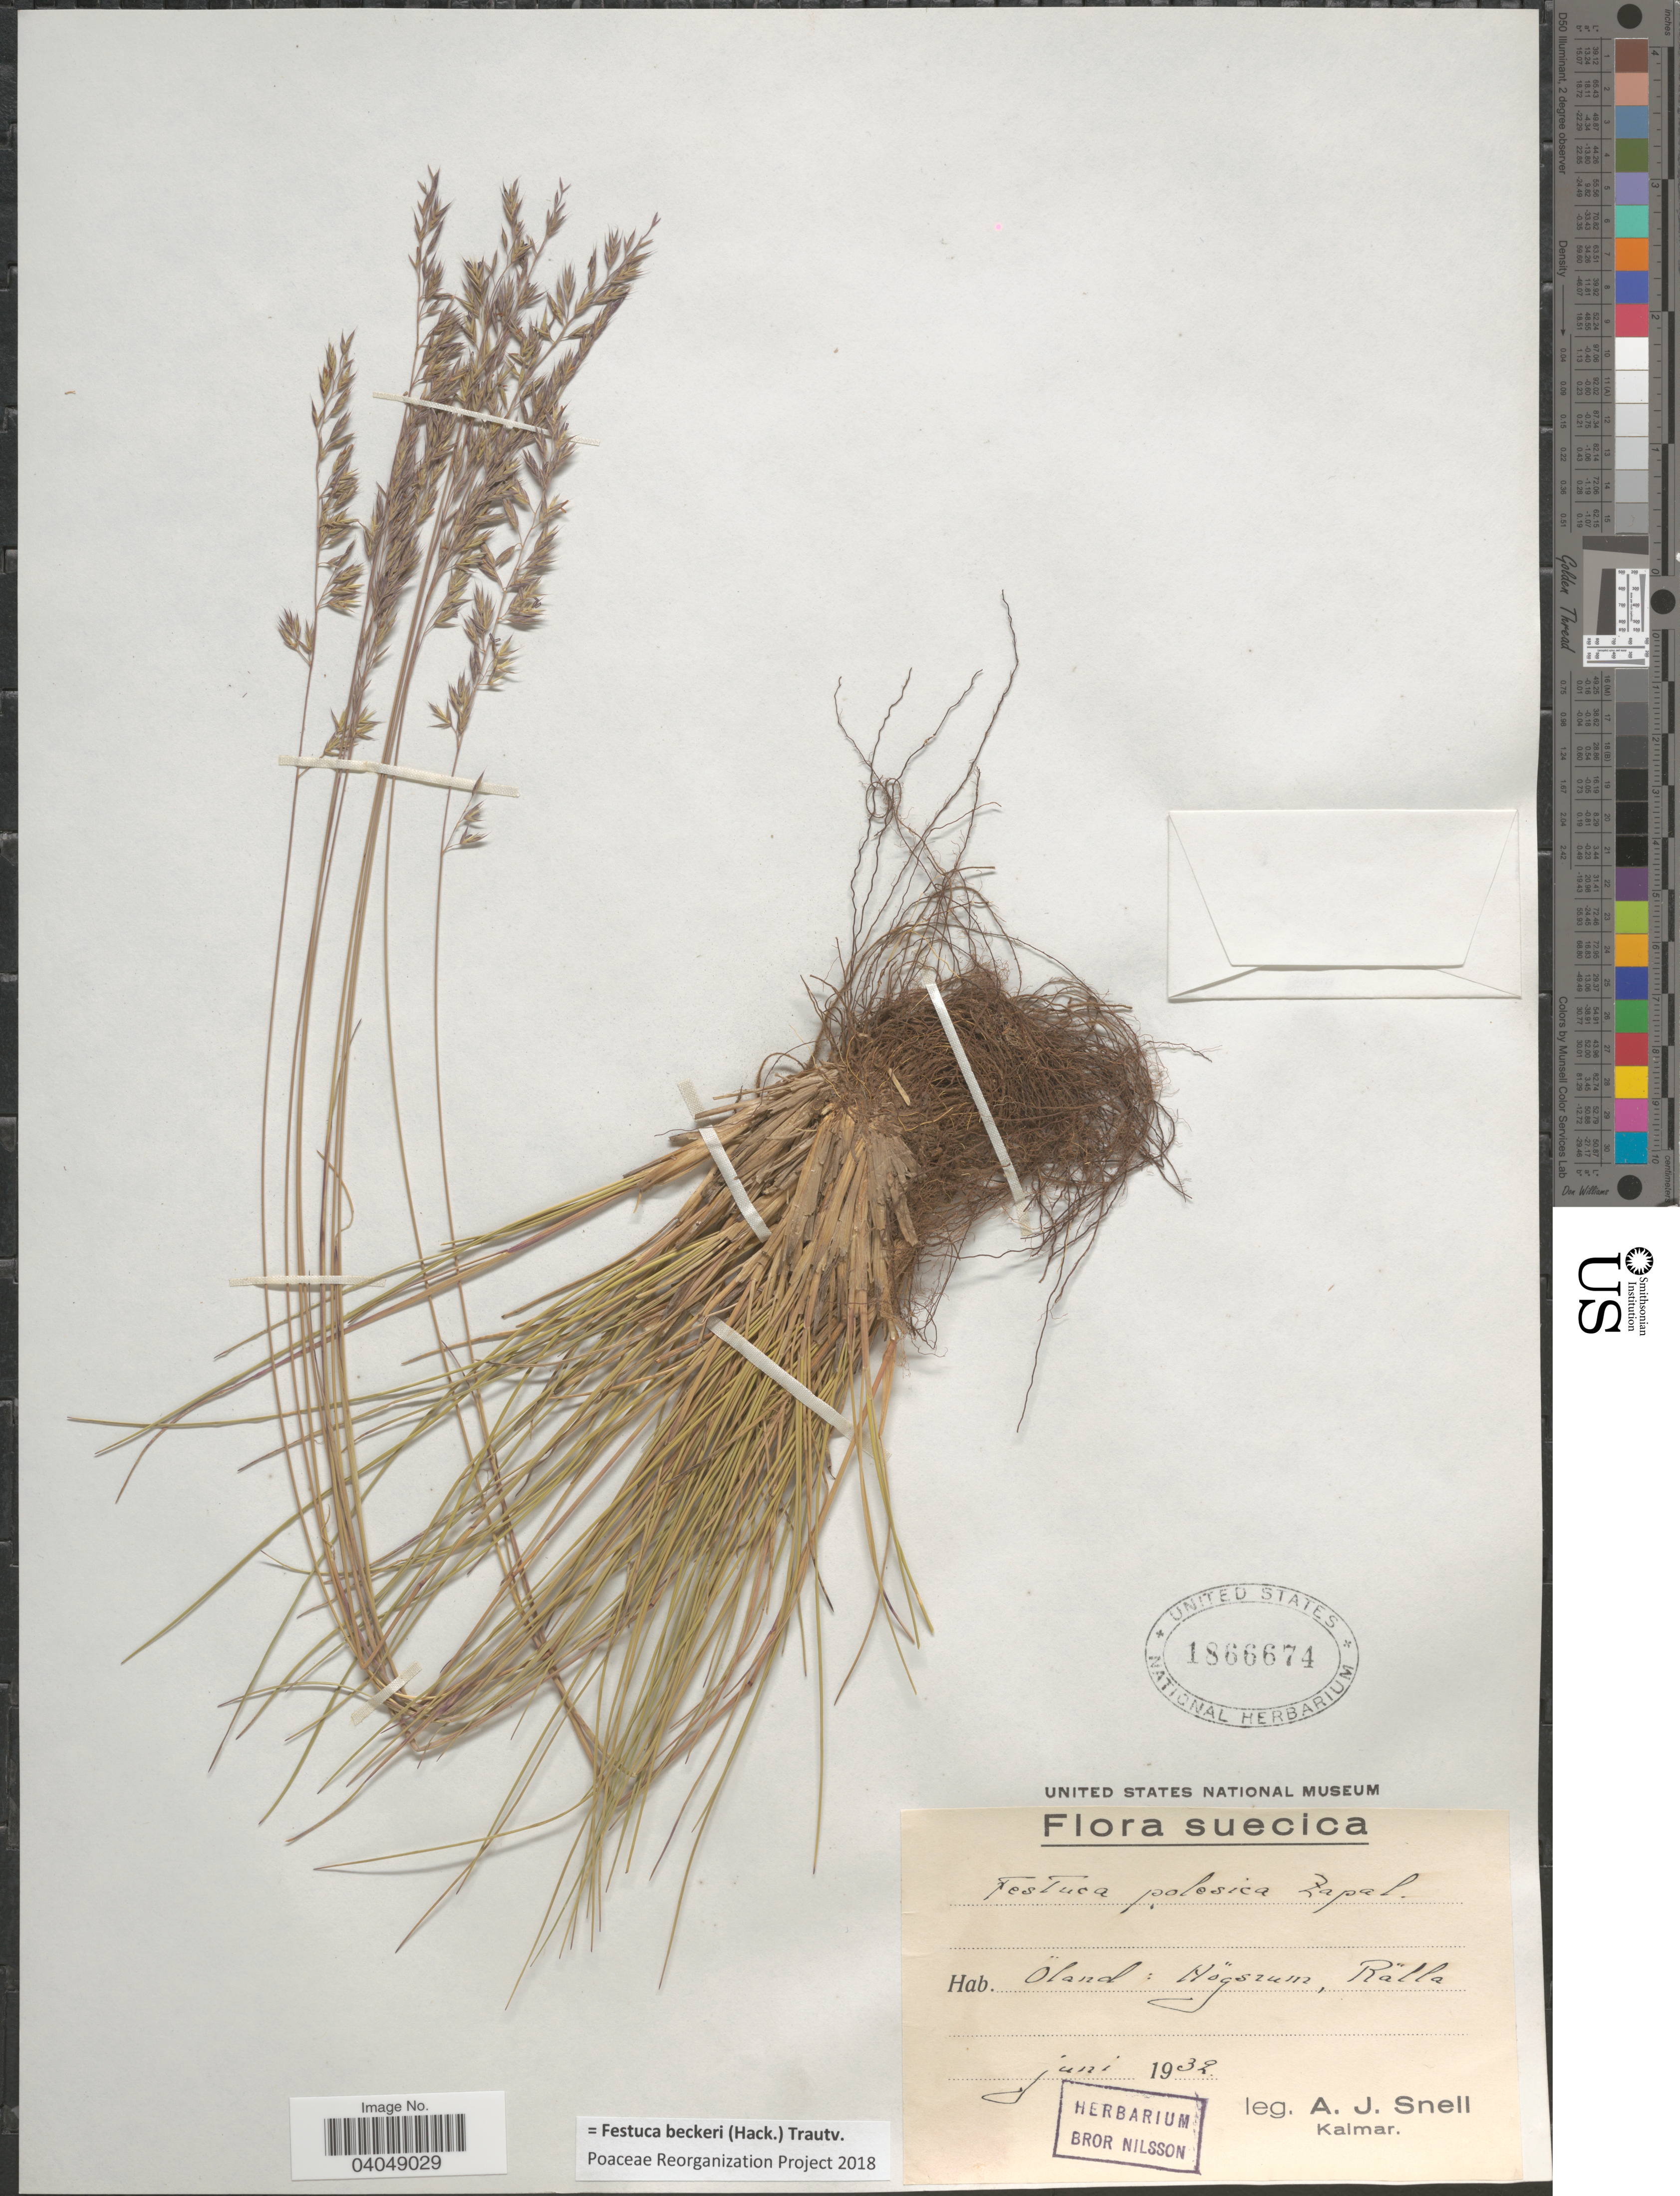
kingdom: Plantae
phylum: Tracheophyta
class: Liliopsida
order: Poales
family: Poaceae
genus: Festuca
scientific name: Festuca beckeri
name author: (Hack.) Trautv.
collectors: A. Snell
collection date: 1932-06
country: Sweden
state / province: Kalmar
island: Oland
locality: Suecica. Öland: Högsrum, Rälla.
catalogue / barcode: US 1866674